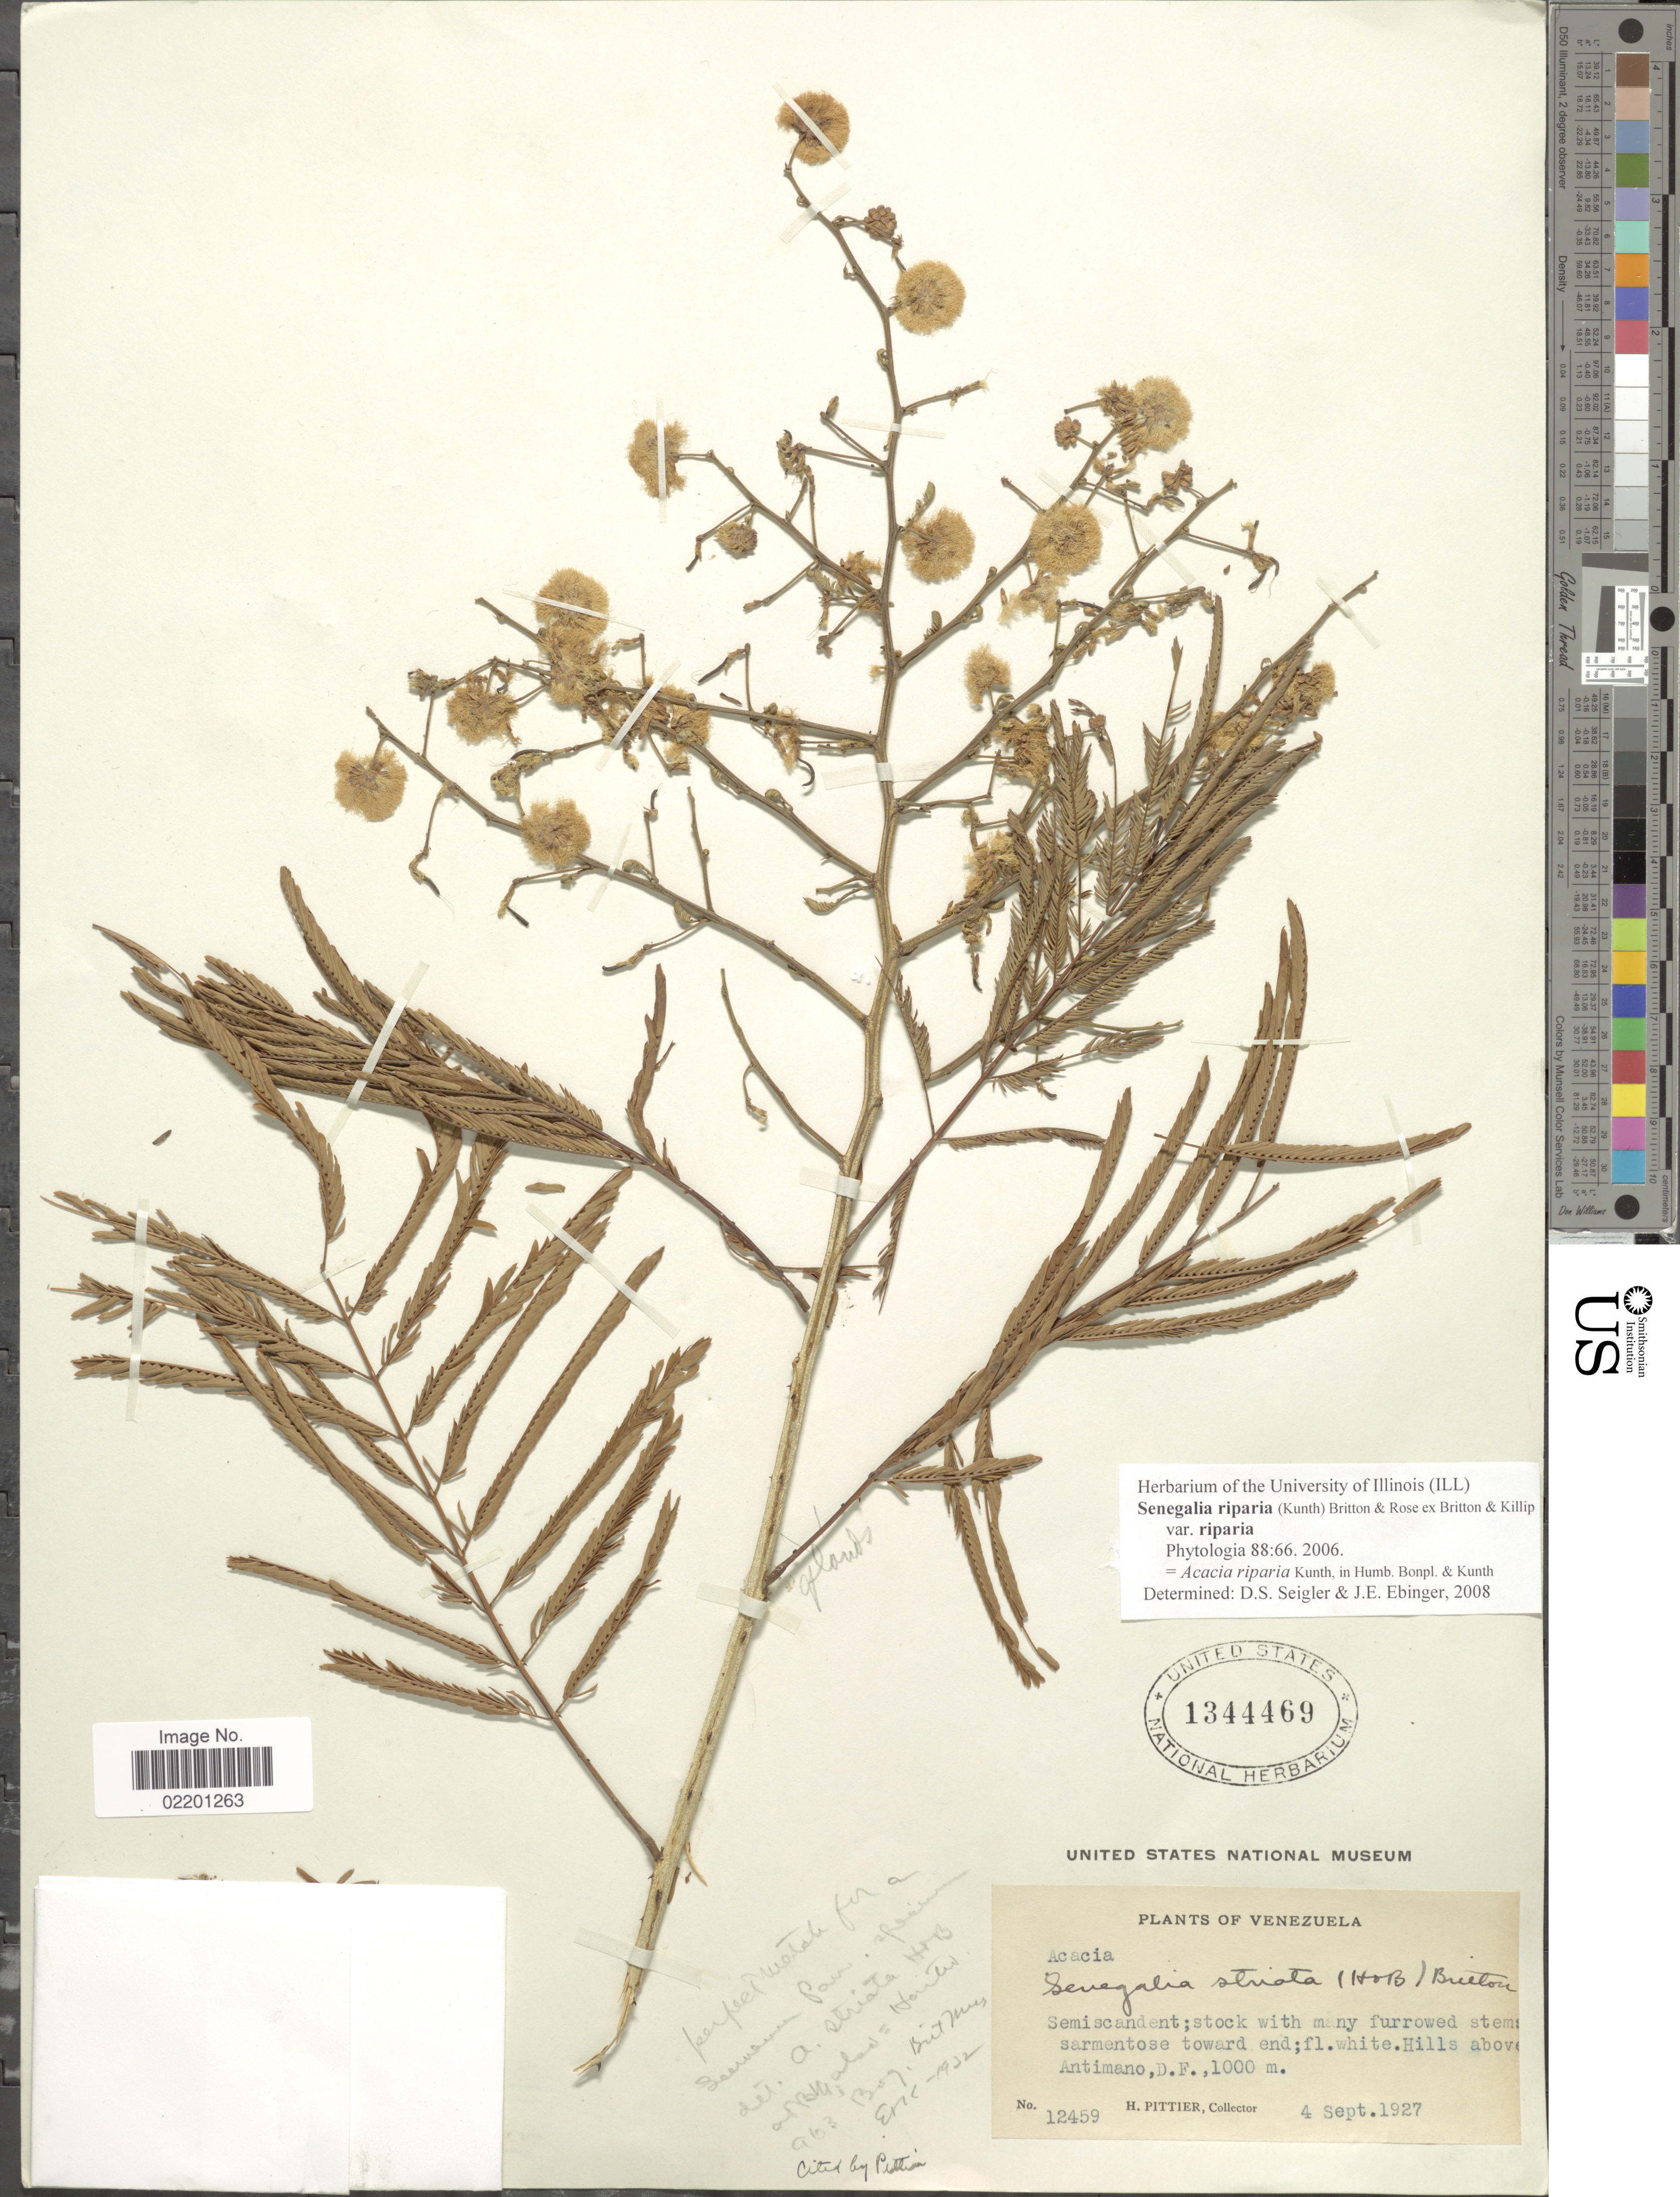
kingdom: Plantae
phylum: Tracheophyta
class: Magnoliopsida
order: Fabales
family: Fabaceae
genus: Senegalia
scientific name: Senegalia riparia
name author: (Kunth) Britton & Rose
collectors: H. F. Pittier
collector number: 12459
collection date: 1927-09-04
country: Venezuela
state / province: Distrito Federal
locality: HIlls above Antimano, D.F.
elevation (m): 1000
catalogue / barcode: US 1344469